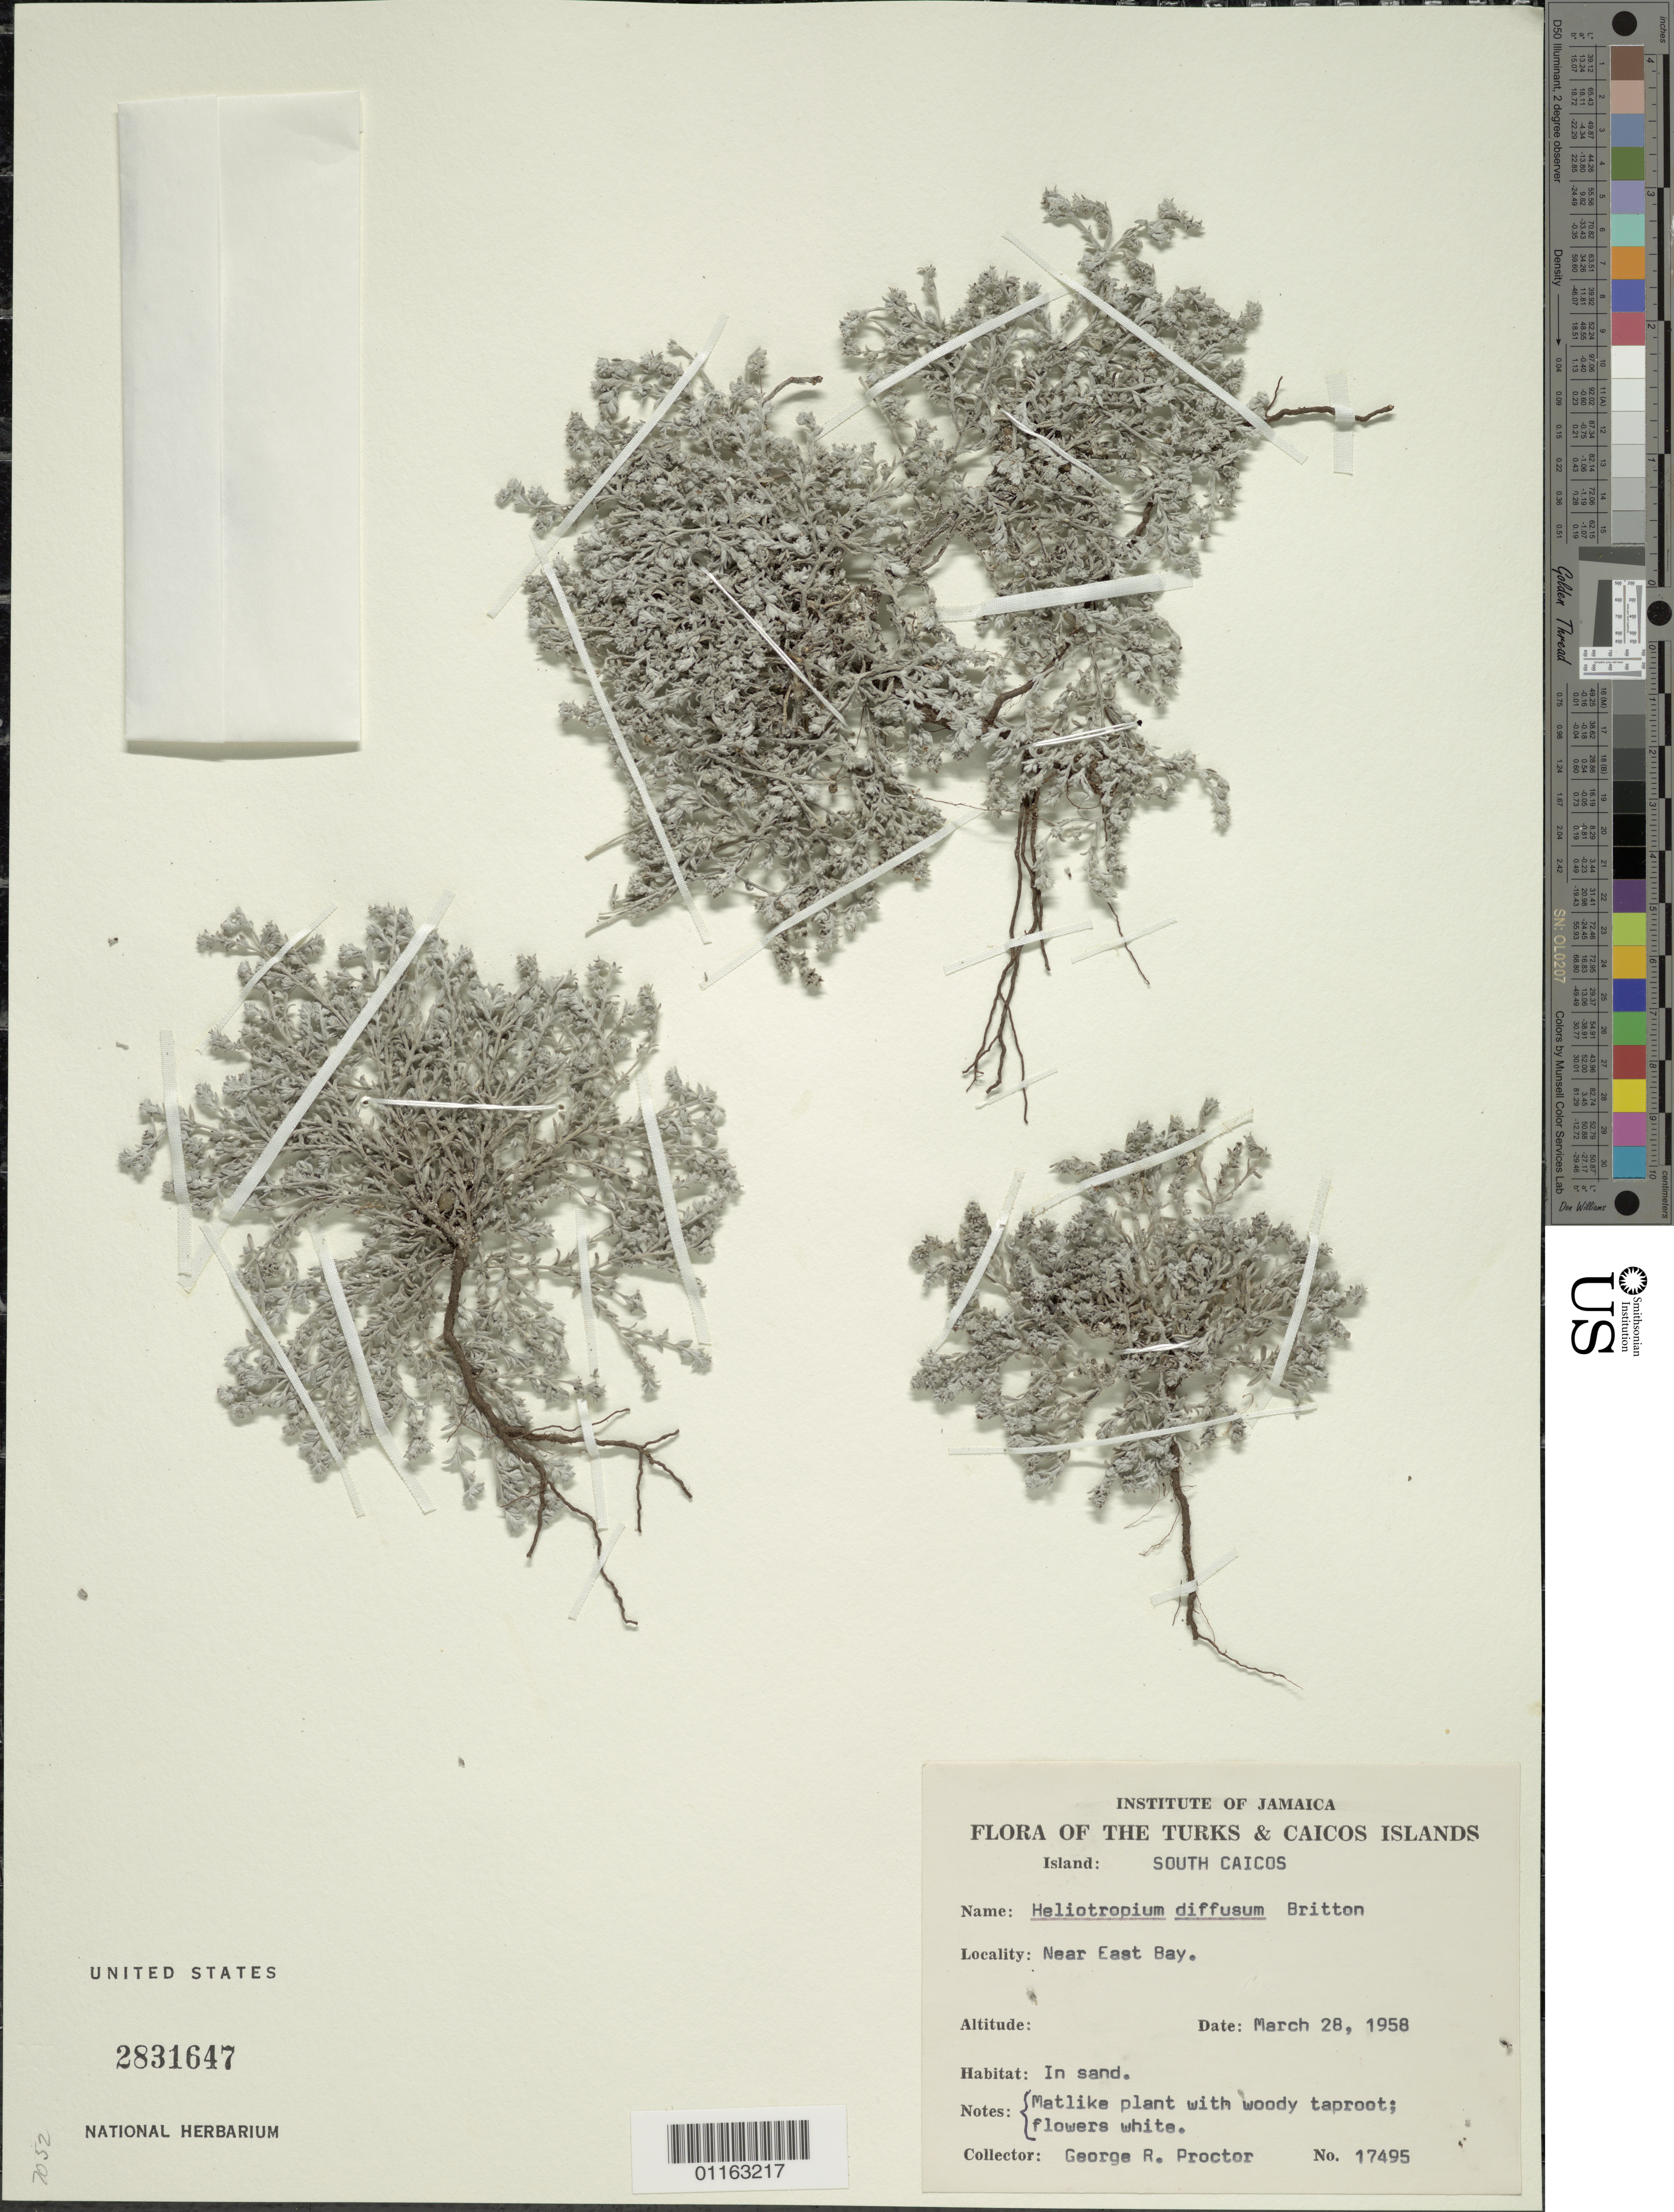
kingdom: Plantae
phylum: Tracheophyta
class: Magnoliopsida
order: Boraginales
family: Heliotropiaceae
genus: Heliotropium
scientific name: Heliotropium diffusum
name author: Britton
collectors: G. R. Proctor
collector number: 17495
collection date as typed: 28 Mar 1958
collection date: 1958-03-28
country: Turks and Caicos Islands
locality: South Caicos, near East Bay; in sand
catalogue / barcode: US 2831647